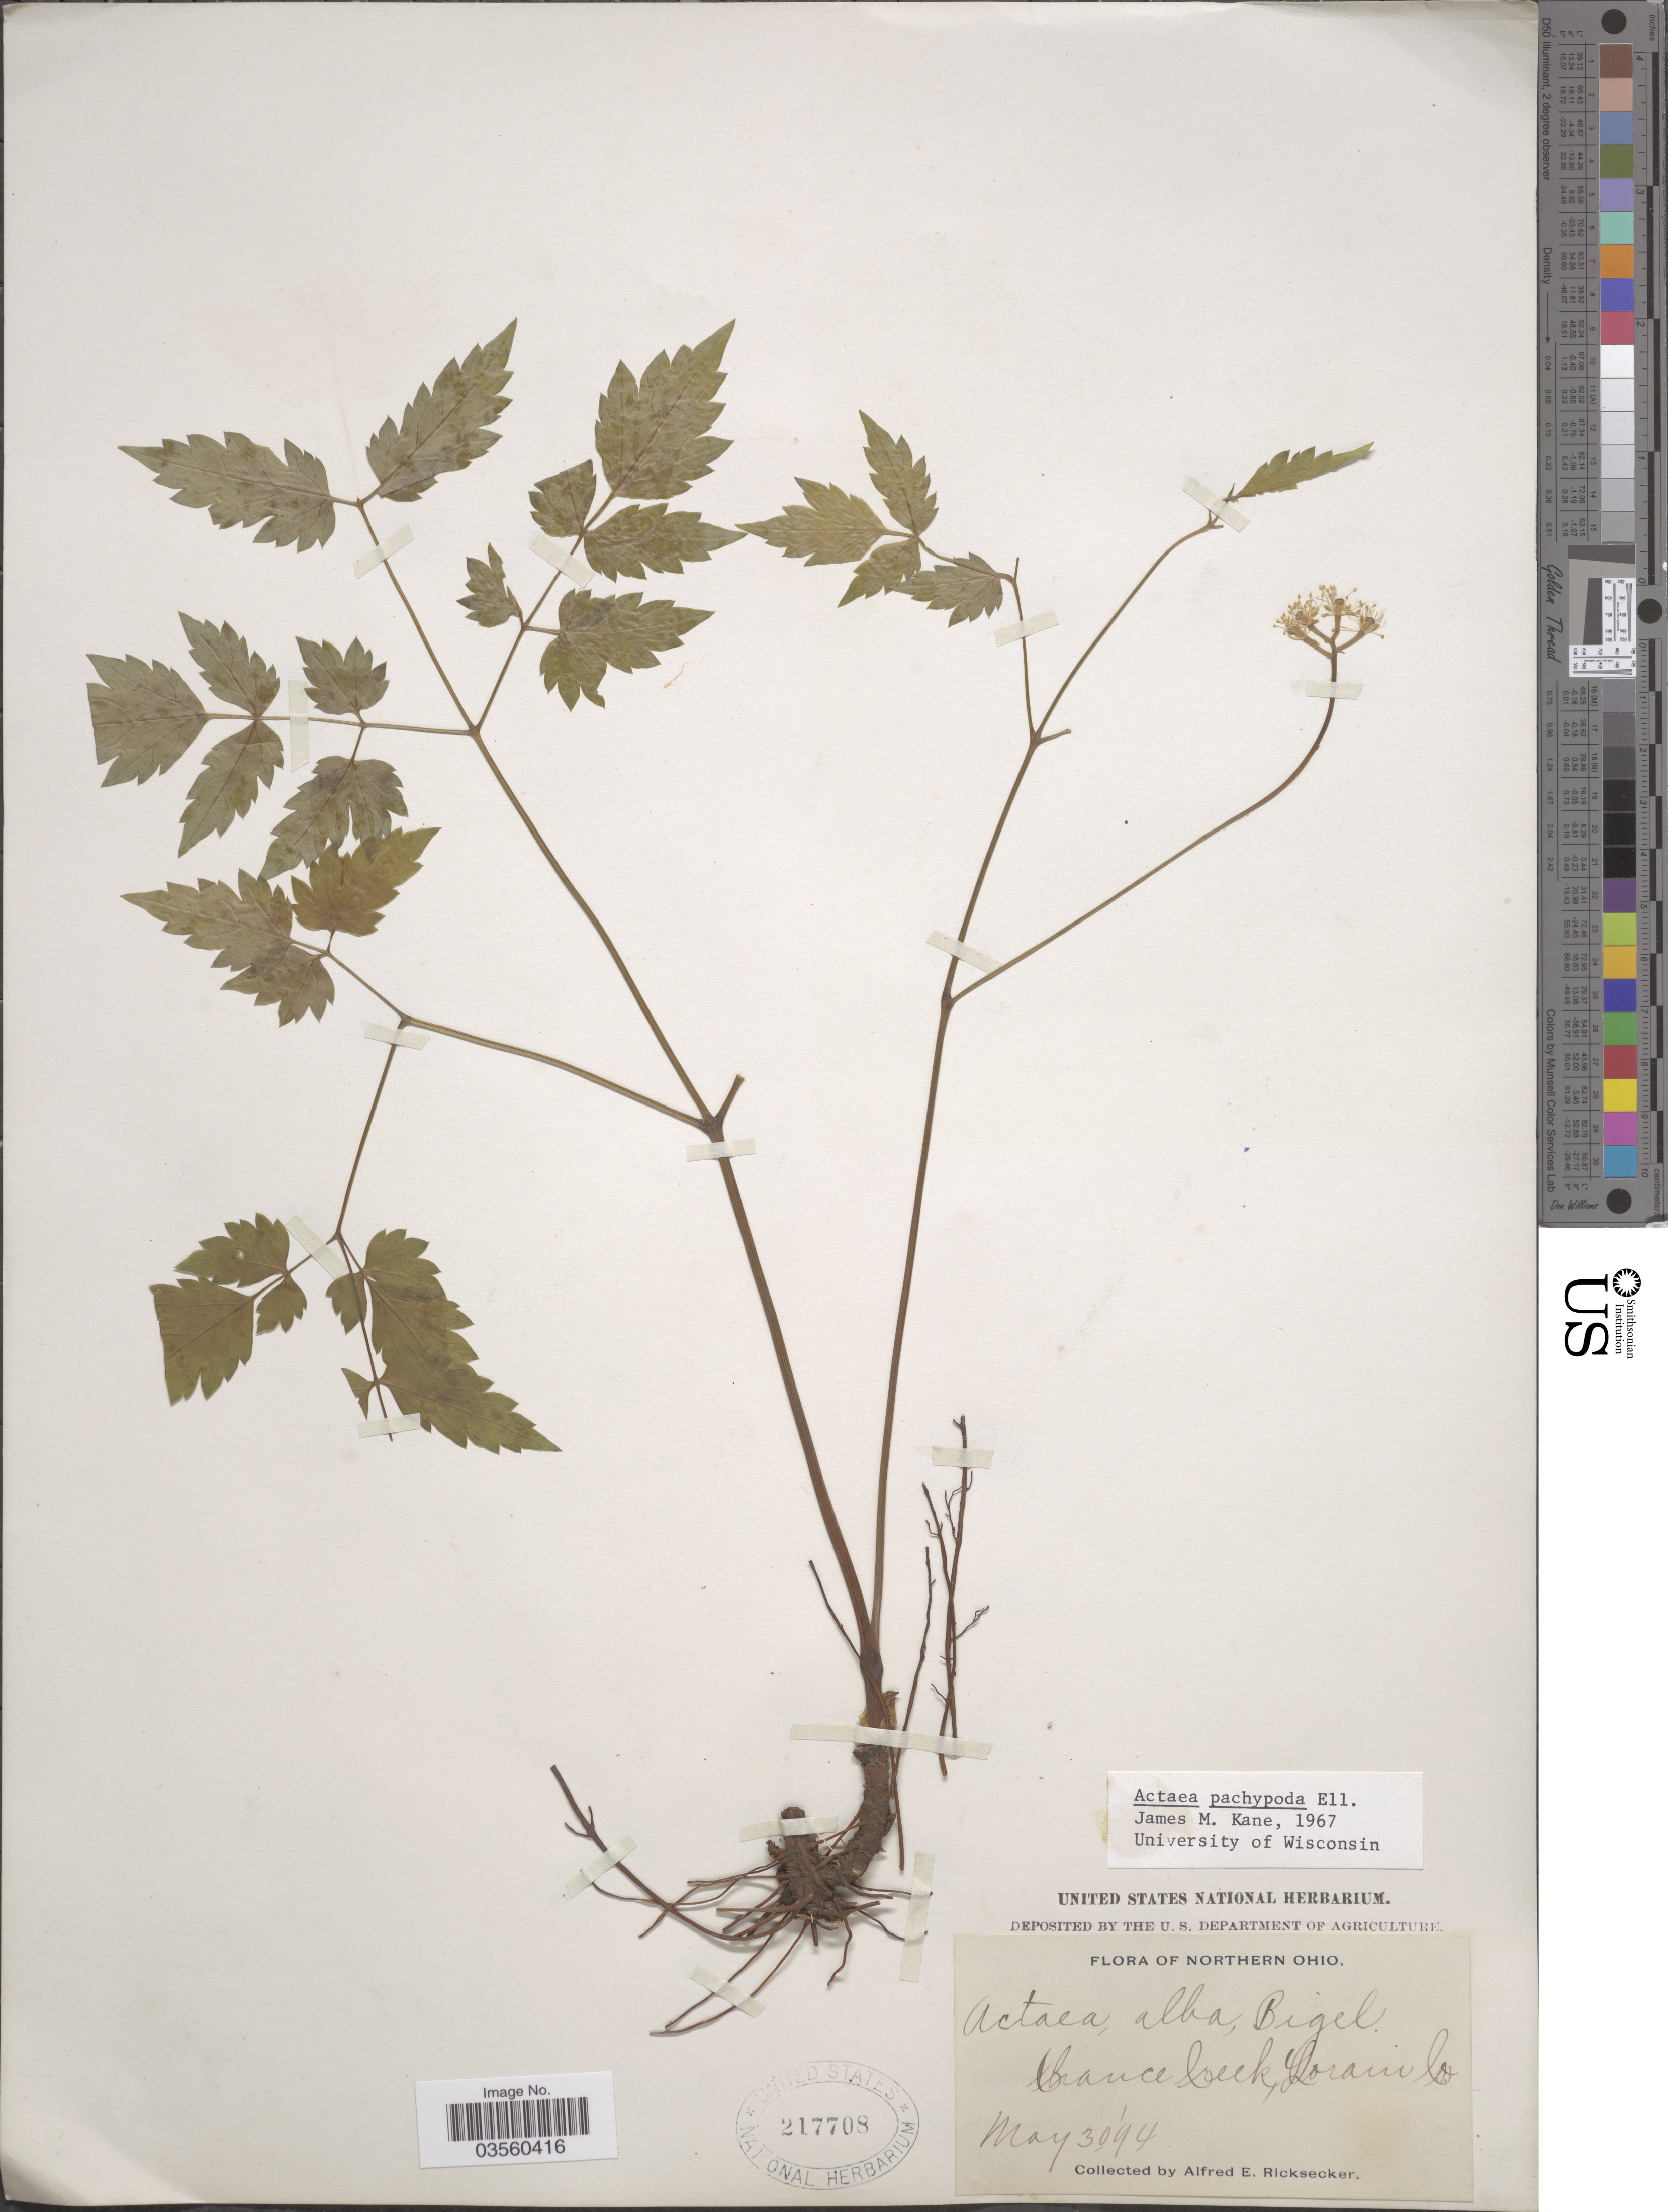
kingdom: Plantae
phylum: Tracheophyta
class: Magnoliopsida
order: Ranunculales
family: Ranunculaceae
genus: Actaea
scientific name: Actaea pachypoda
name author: Elliott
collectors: A. E. Ricksecker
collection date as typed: Transcribed d/m/y: 30/5/94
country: United States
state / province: Ohio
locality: Northern Ohio. Chance Creek, Lorain Co.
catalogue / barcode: US 217708